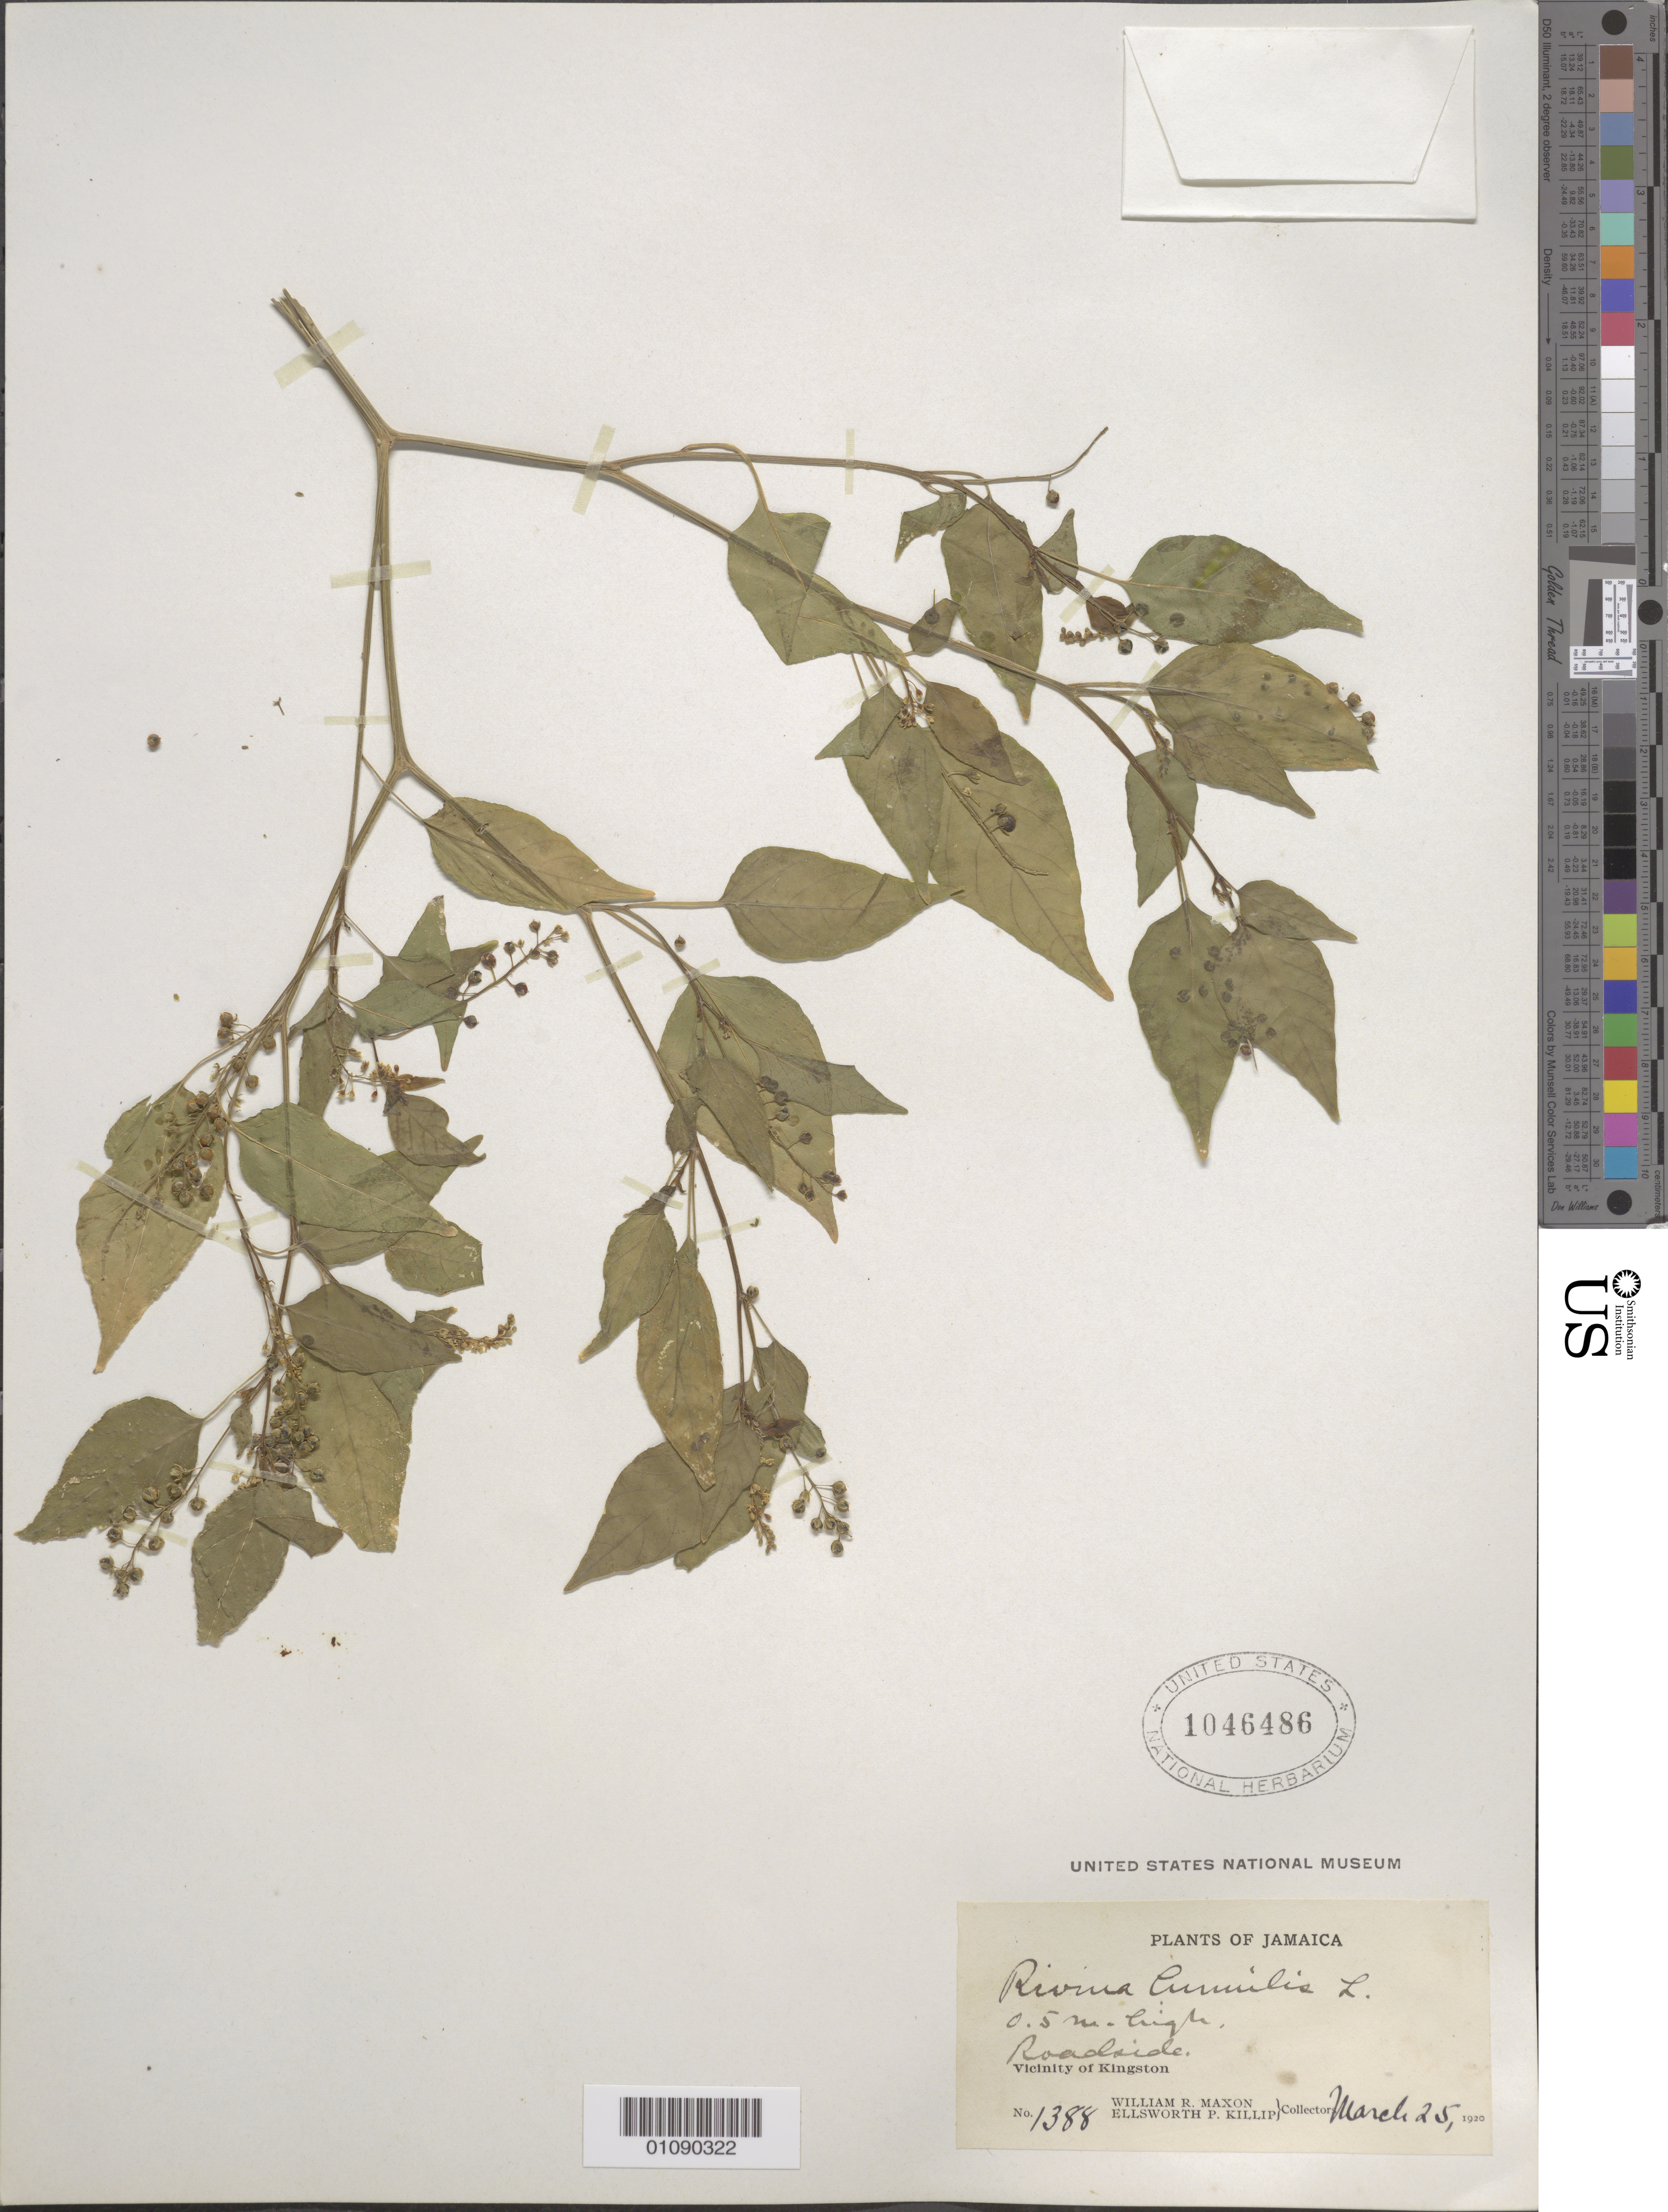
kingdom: Plantae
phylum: Tracheophyta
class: Magnoliopsida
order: Caryophyllales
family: Phytolaccaceae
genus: Rivina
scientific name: Rivina humilis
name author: L.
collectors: W. R. Maxon & E. P. Killip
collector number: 1388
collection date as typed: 25 Mar 1920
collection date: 1920-03-25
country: Jamaica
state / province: Hanover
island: Jamaica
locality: Vicinity of Kingston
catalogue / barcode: US 1046486